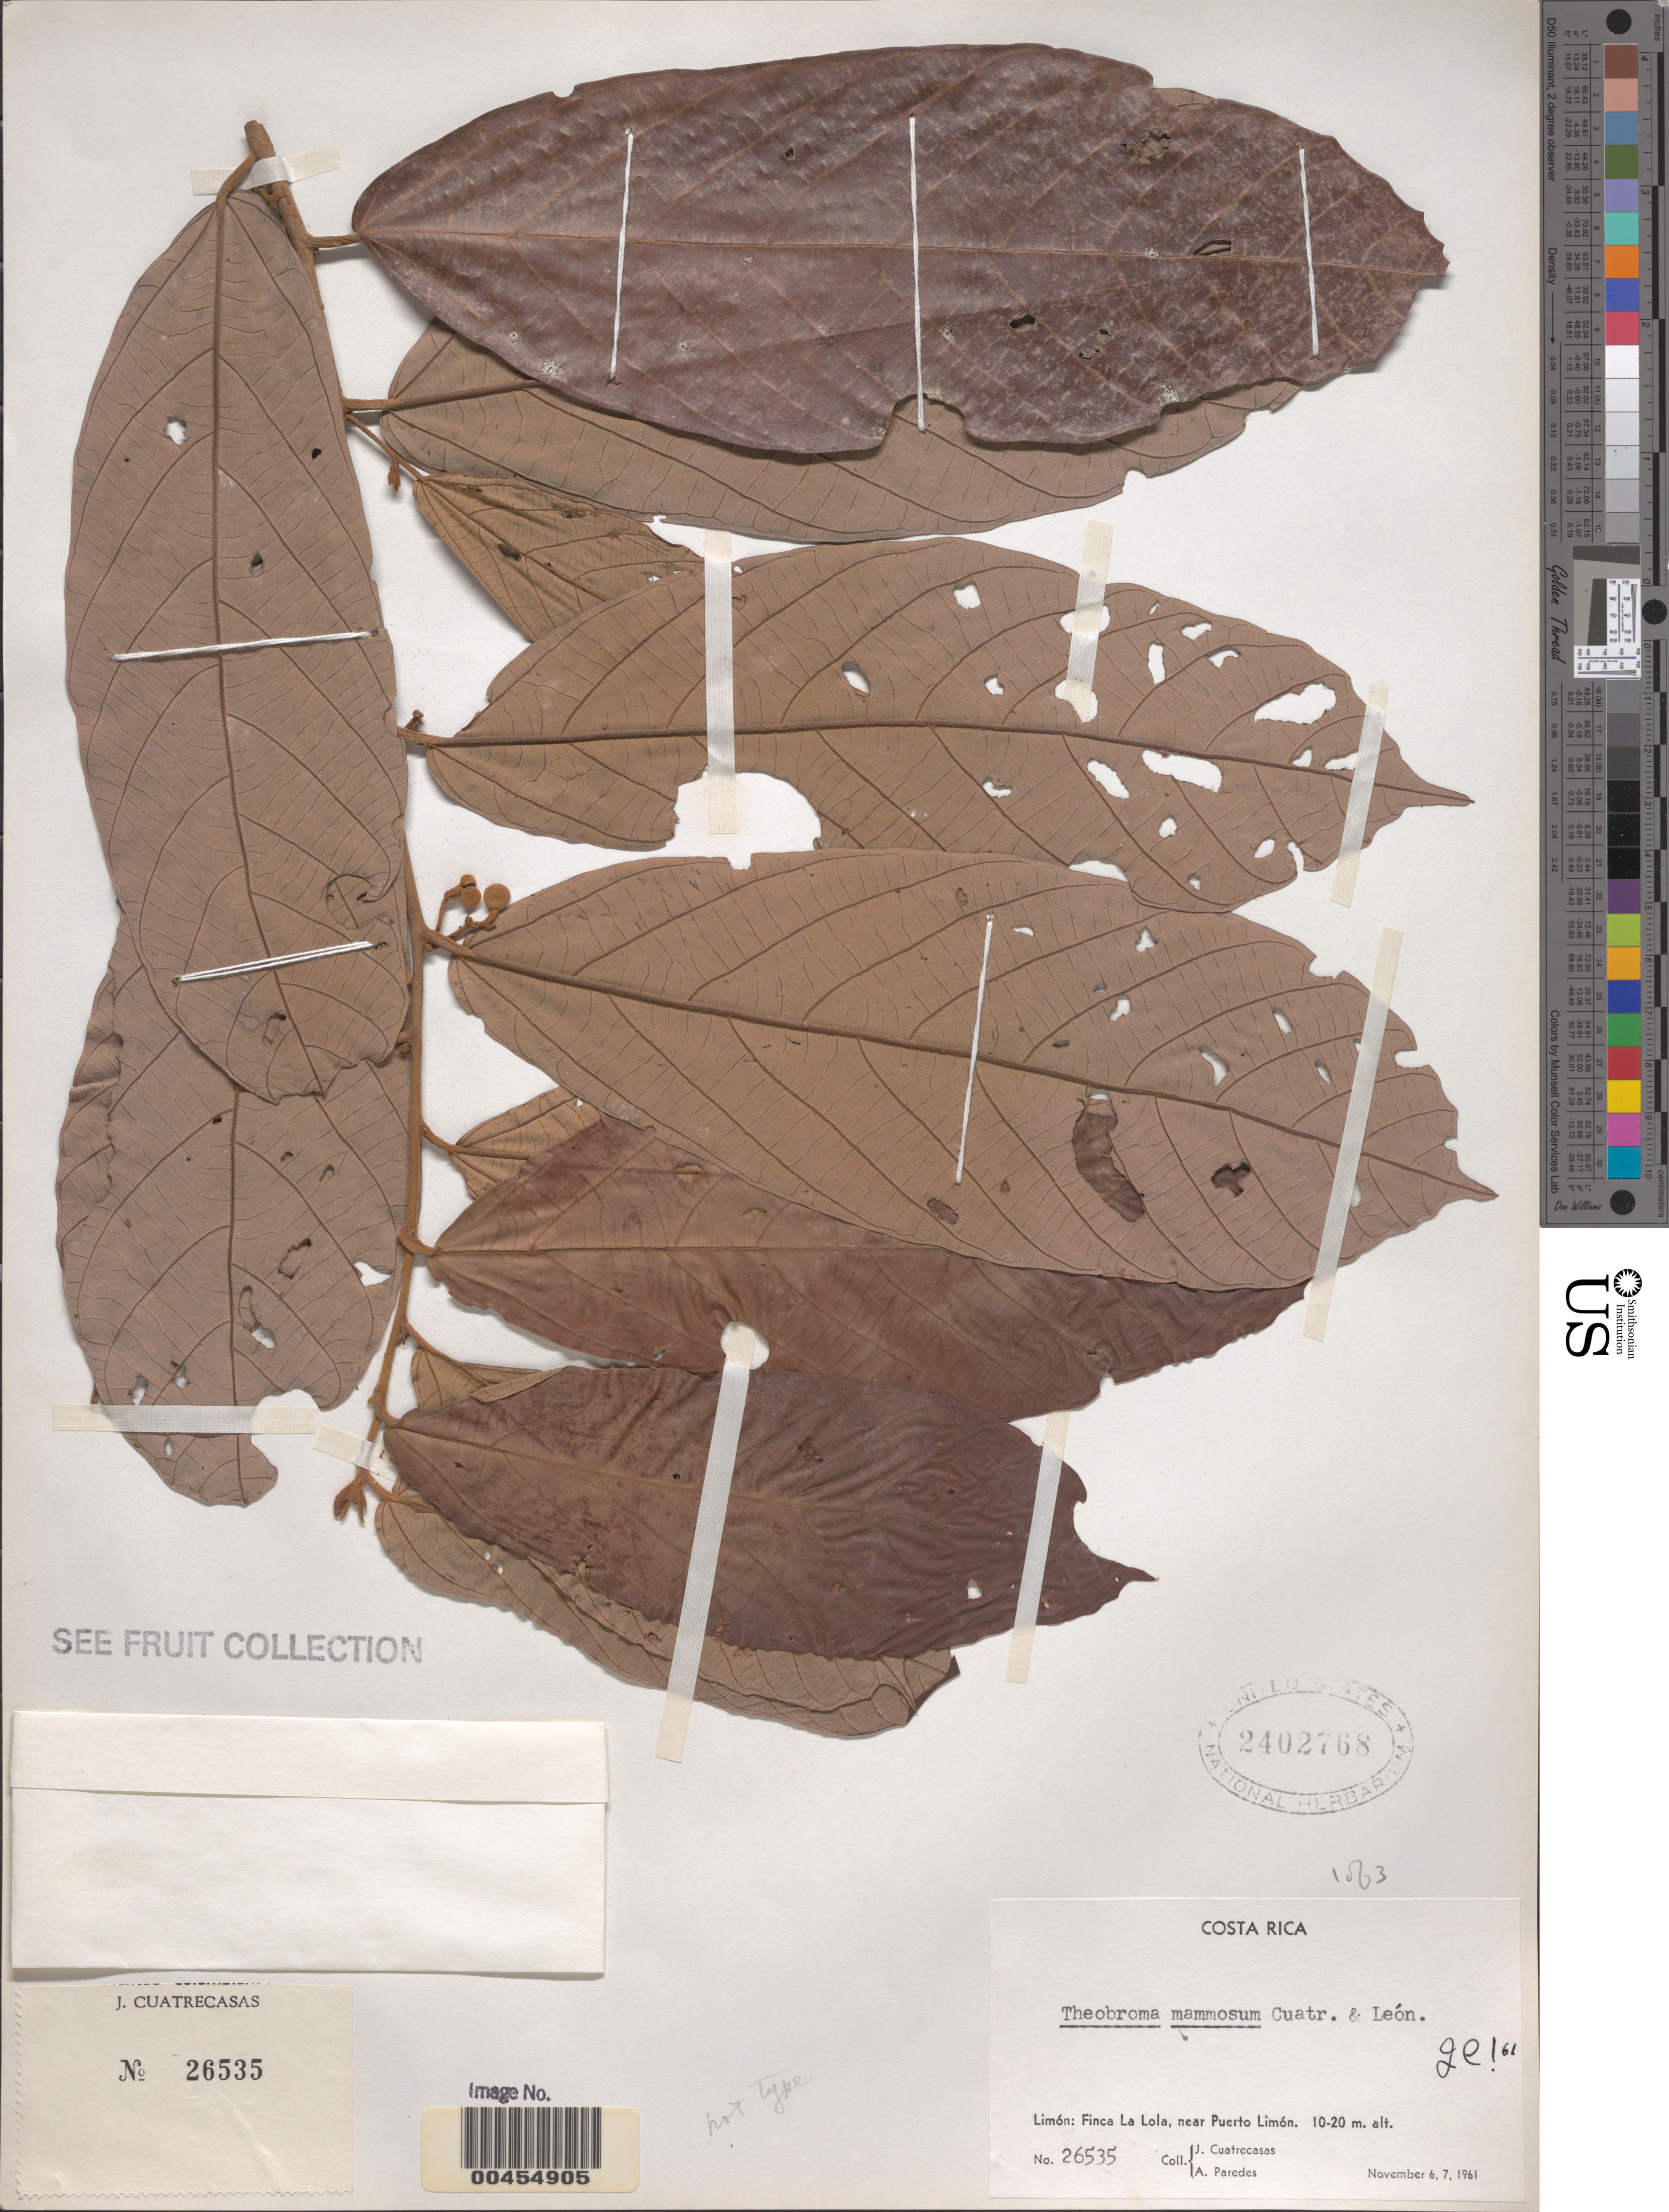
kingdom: Plantae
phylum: Tracheophyta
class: Magnoliopsida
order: Malvales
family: Malvaceae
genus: Theobroma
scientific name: Theobroma angustifolium f. mammosum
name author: (Cuatrec. & J. León) Colli-Silva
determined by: Dorr, L. J., (BOT), Smithsonian Institution - National Museum of Natural History (UNITED STATES)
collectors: J. Cuatrecasas & A. Paredes C.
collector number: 26535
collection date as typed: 06 Nov 1961 to 07 Nov 1961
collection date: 1961-11-06/1961-11-07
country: Costa Rica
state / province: Limón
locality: Finca La Lola, near Puerto Limón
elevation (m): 10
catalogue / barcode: US 2402768